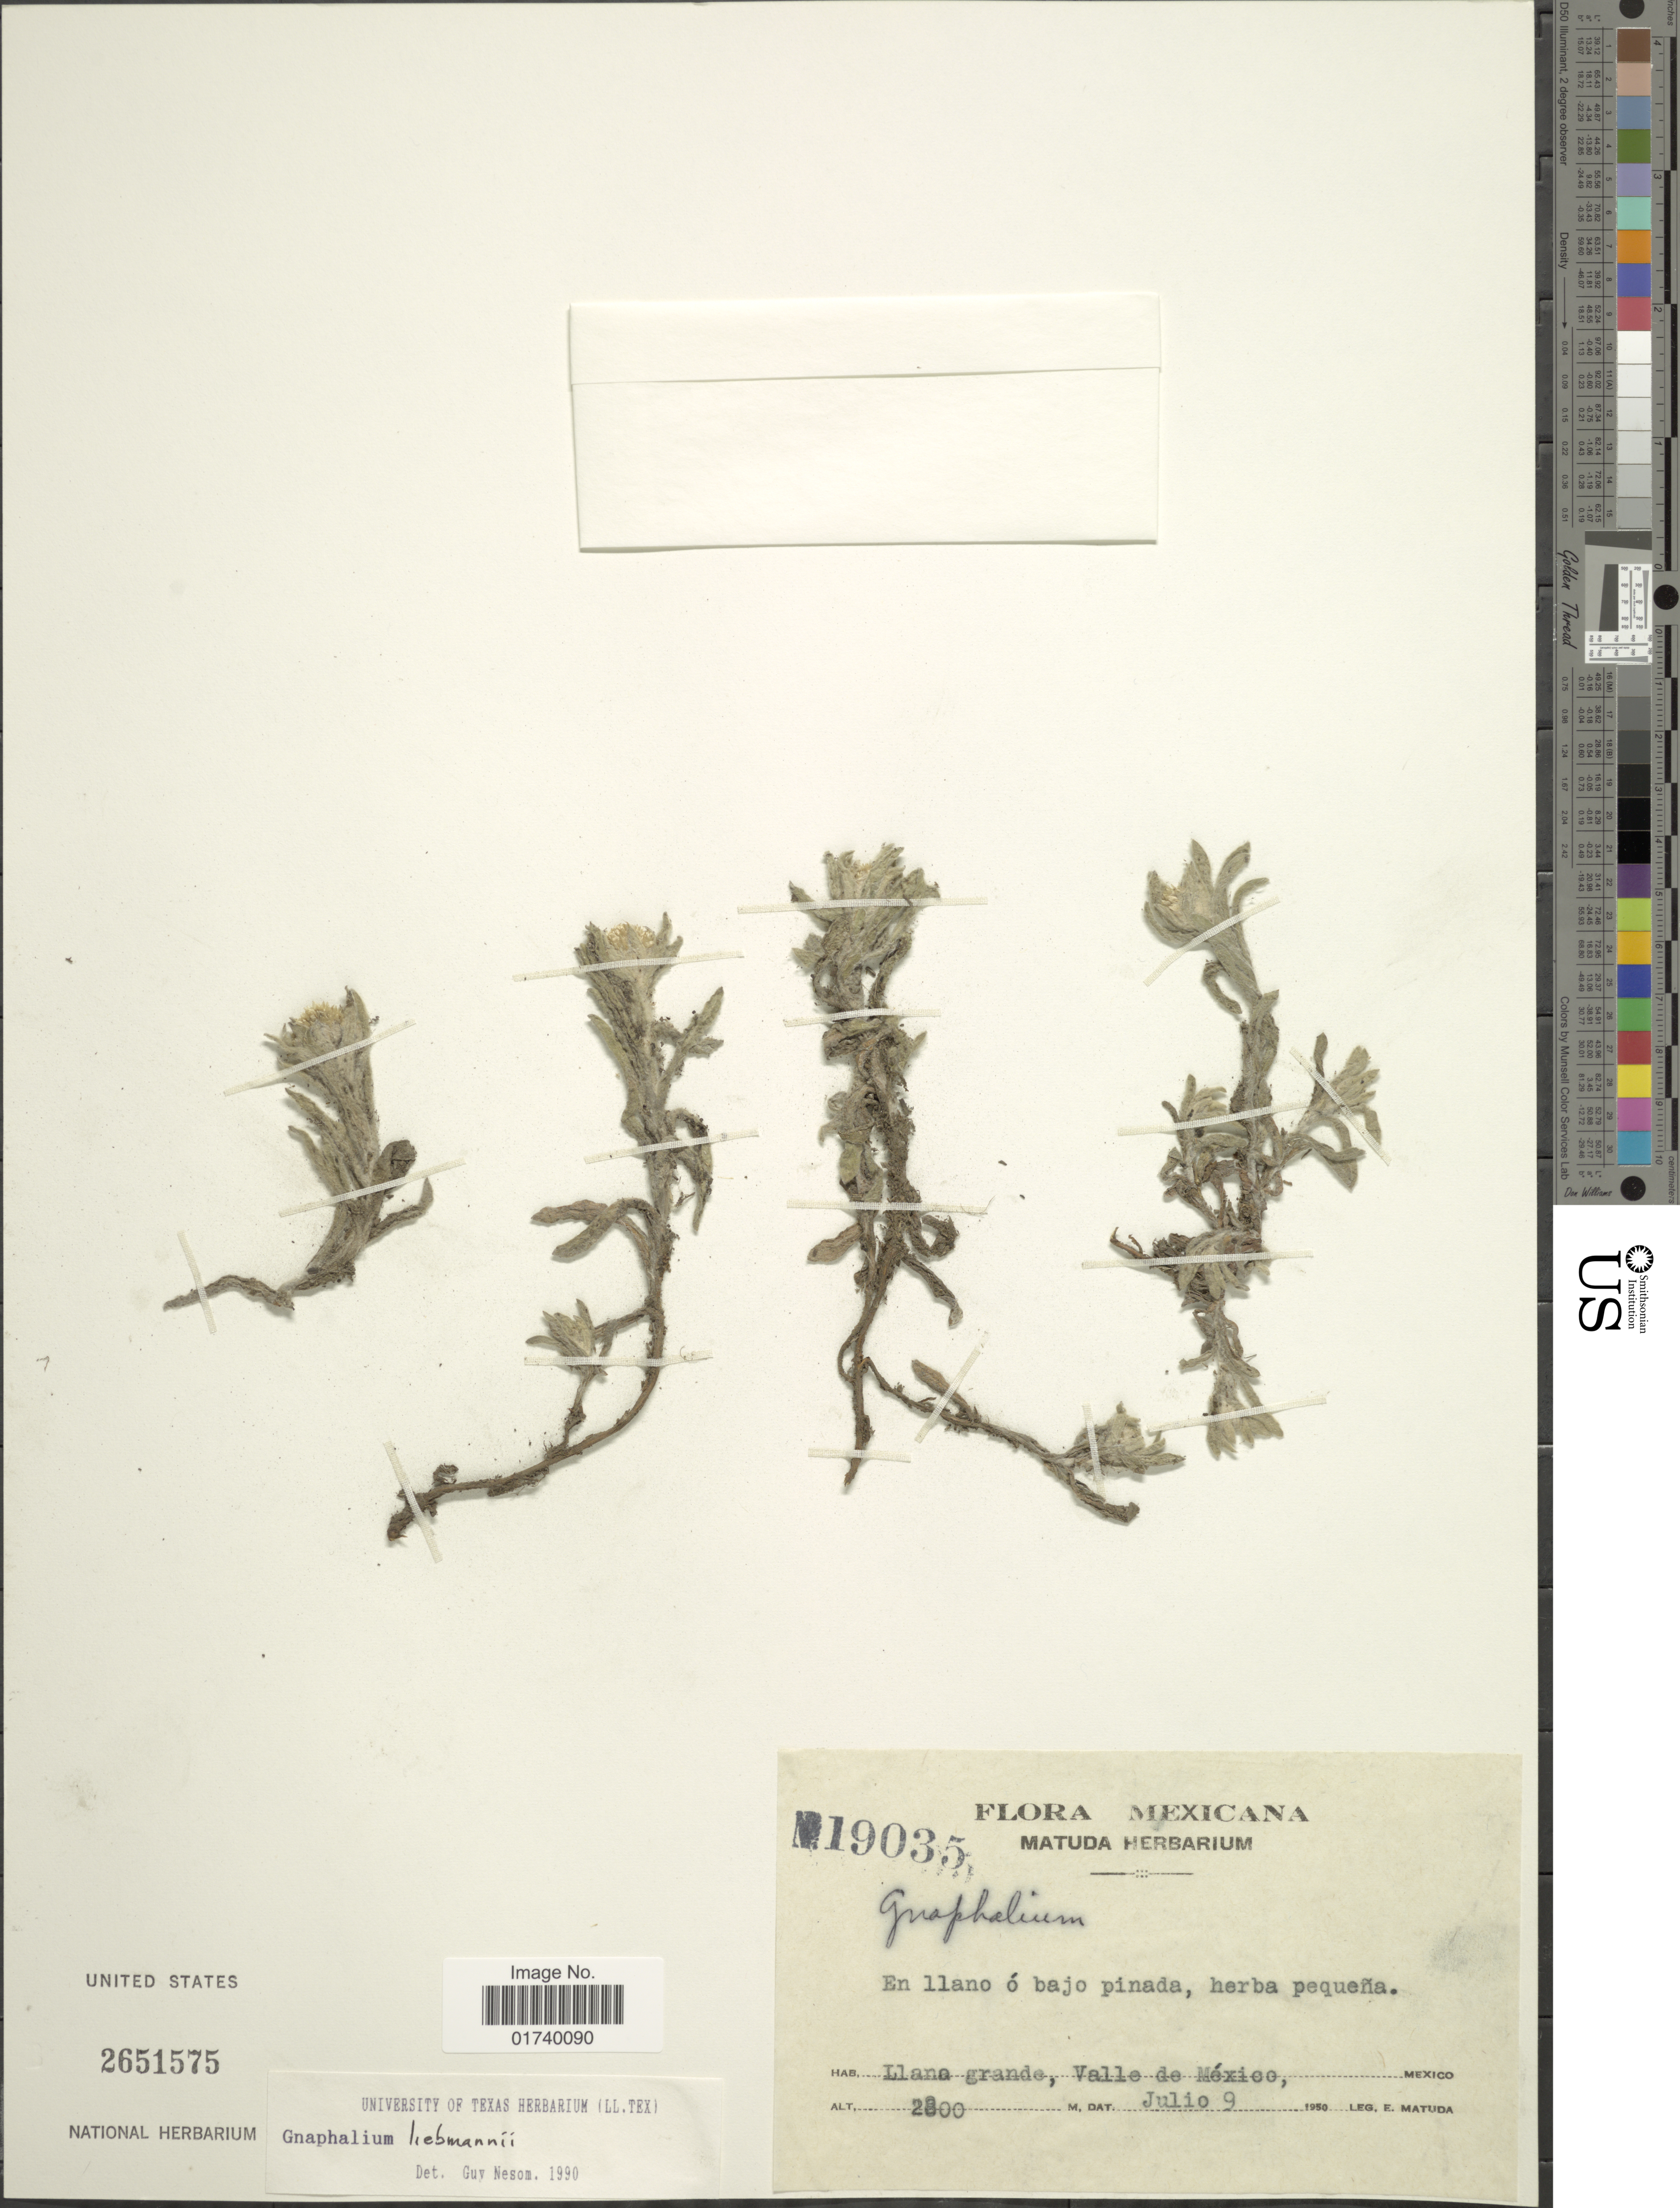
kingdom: Plantae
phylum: Tracheophyta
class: Magnoliopsida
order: Asterales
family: Asteraceae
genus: Pseudognaphalium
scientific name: Pseudognaphalium liebmannii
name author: (Sch. Bip. ex Klatt) Anderb.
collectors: E. Matuda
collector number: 19035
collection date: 1950-07-09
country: Mexico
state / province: México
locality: LLana grande, Valle de Mexico.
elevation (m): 2800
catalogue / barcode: US 2651575